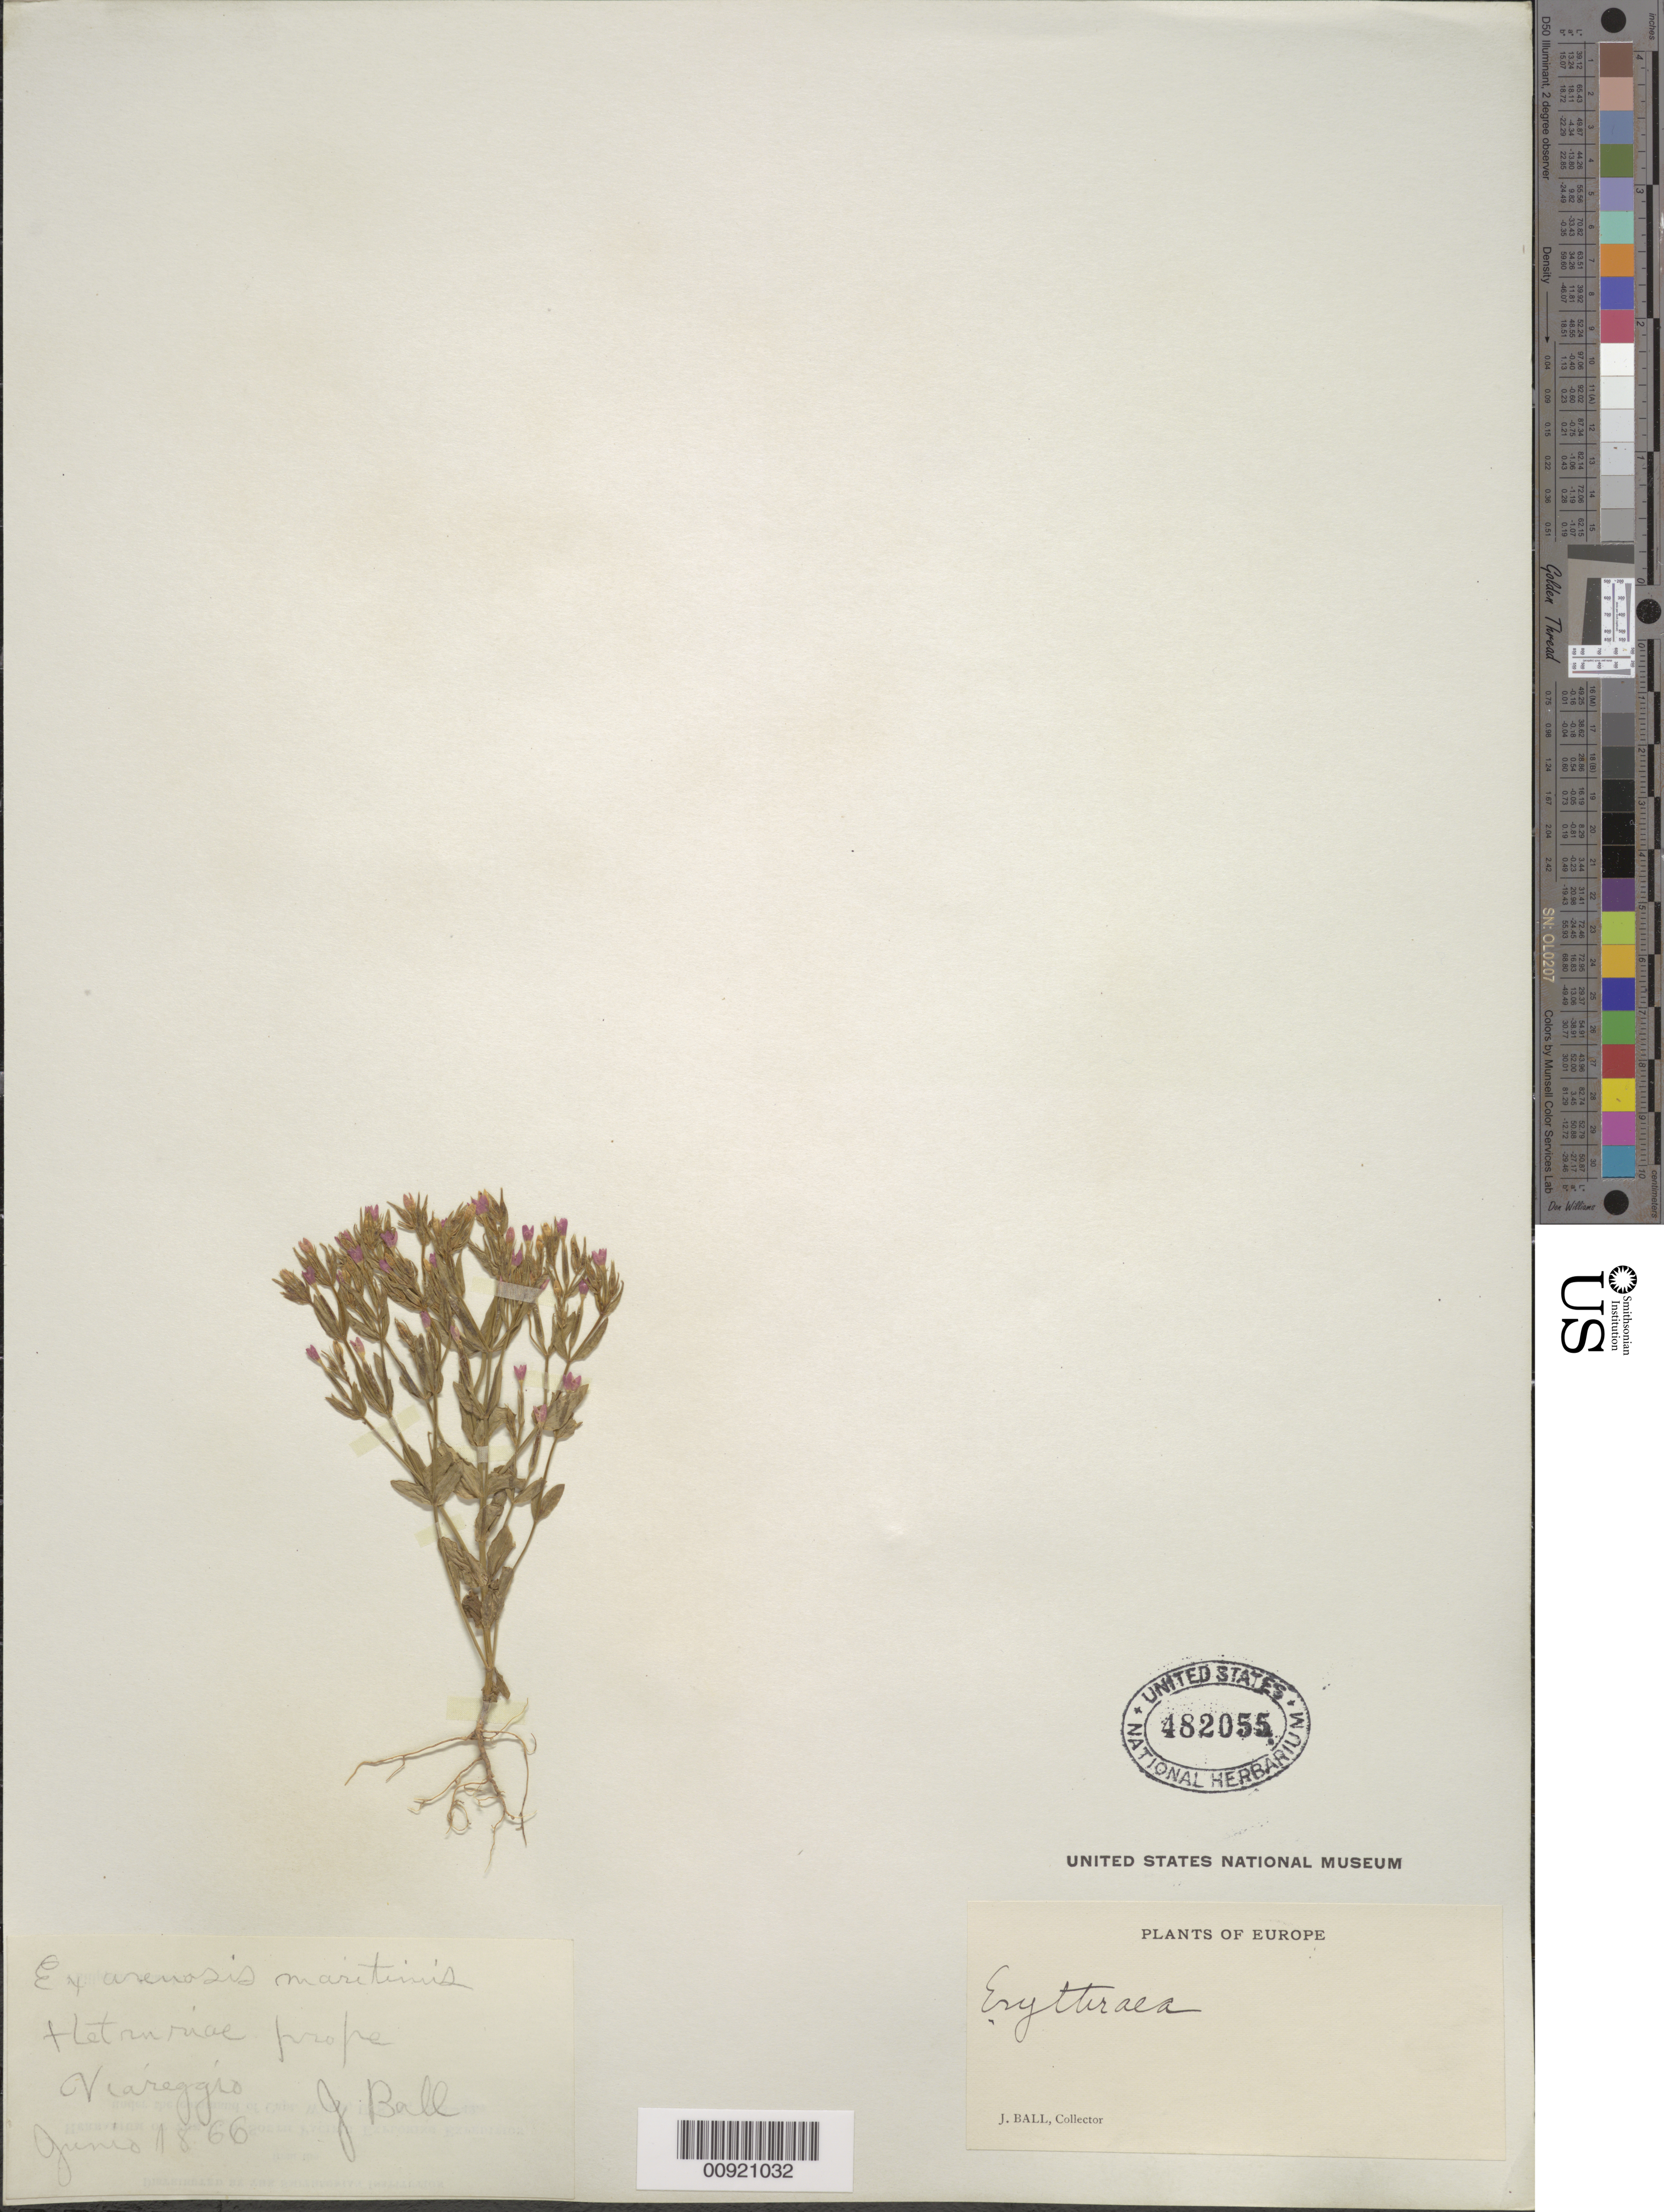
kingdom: Plantae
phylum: Tracheophyta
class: Magnoliopsida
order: Gentianales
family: Gentianaceae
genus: Erythraea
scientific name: Erythraea centaurium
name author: (L.) Borkh.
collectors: J. Ball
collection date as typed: Jun 1866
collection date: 1866-06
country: Italy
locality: Hetruriae prope Viareggio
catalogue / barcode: US 482055